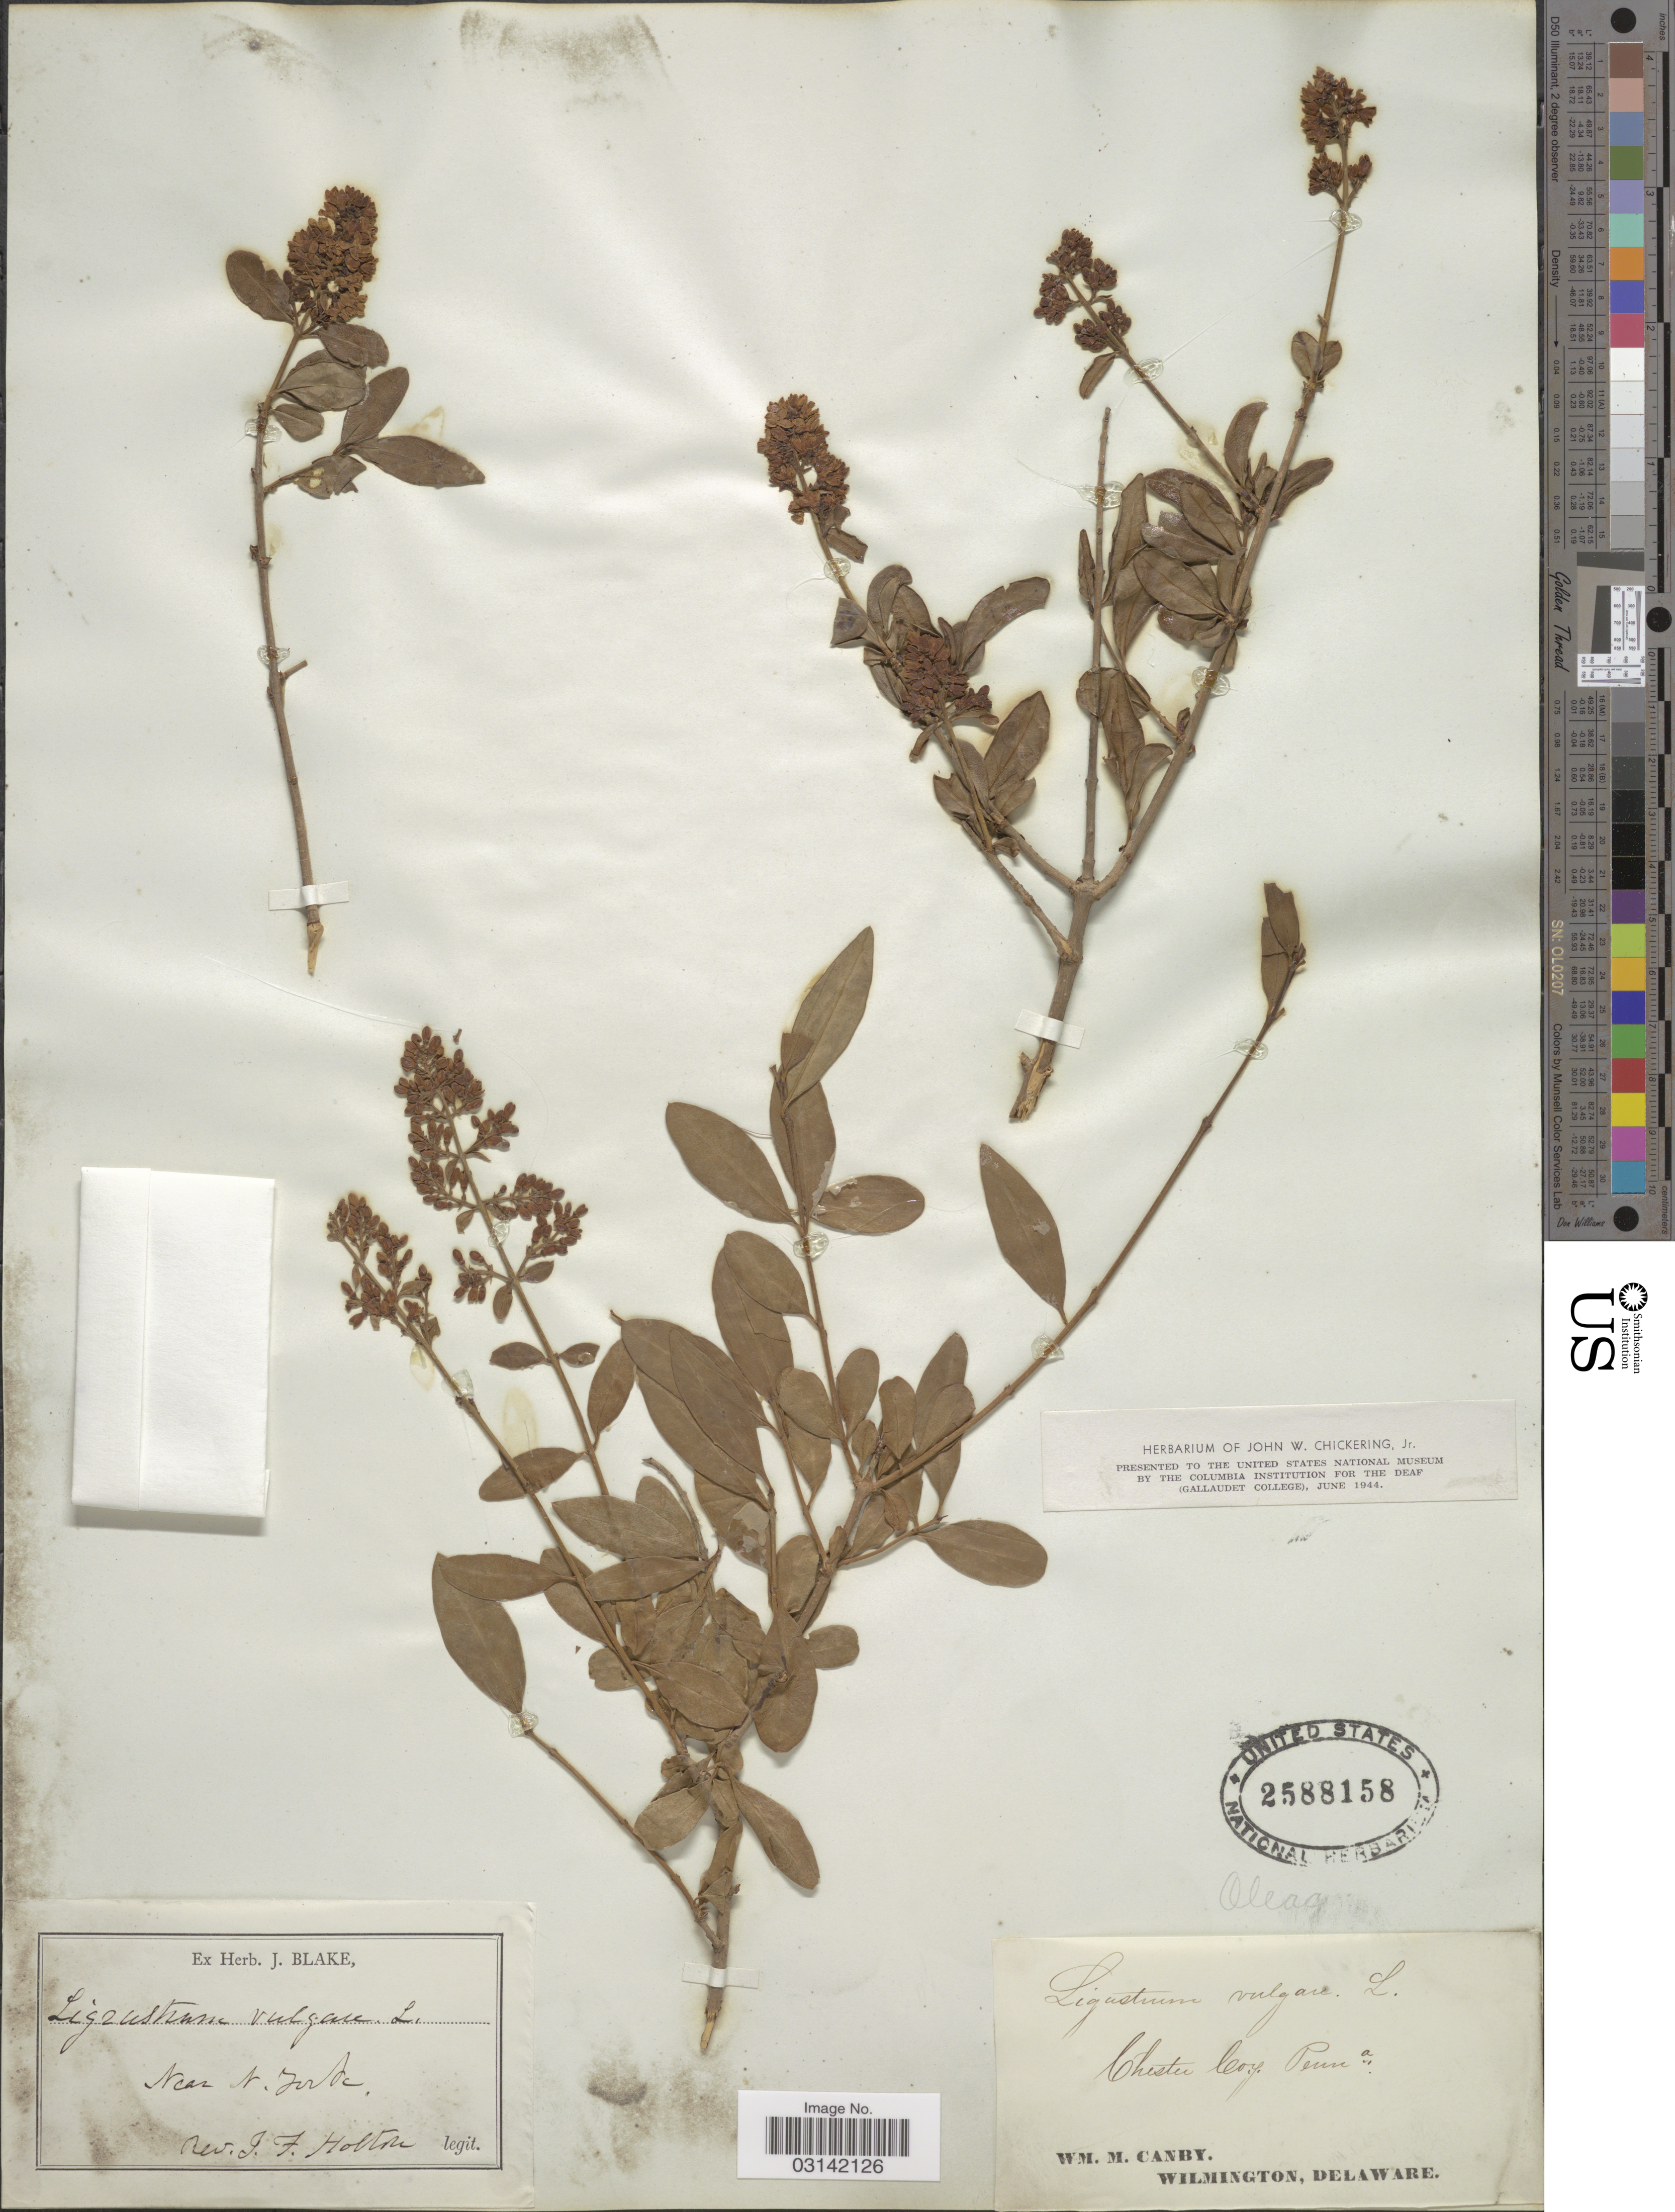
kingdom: Plantae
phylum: Tracheophyta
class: Magnoliopsida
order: Lamiales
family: Oleaceae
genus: Ligustrum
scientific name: Ligustrum vulgare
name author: L.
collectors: W. Canby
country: United States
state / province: Pennsylvania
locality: Chester Coy, Near N. Fork.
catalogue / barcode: US 2588158